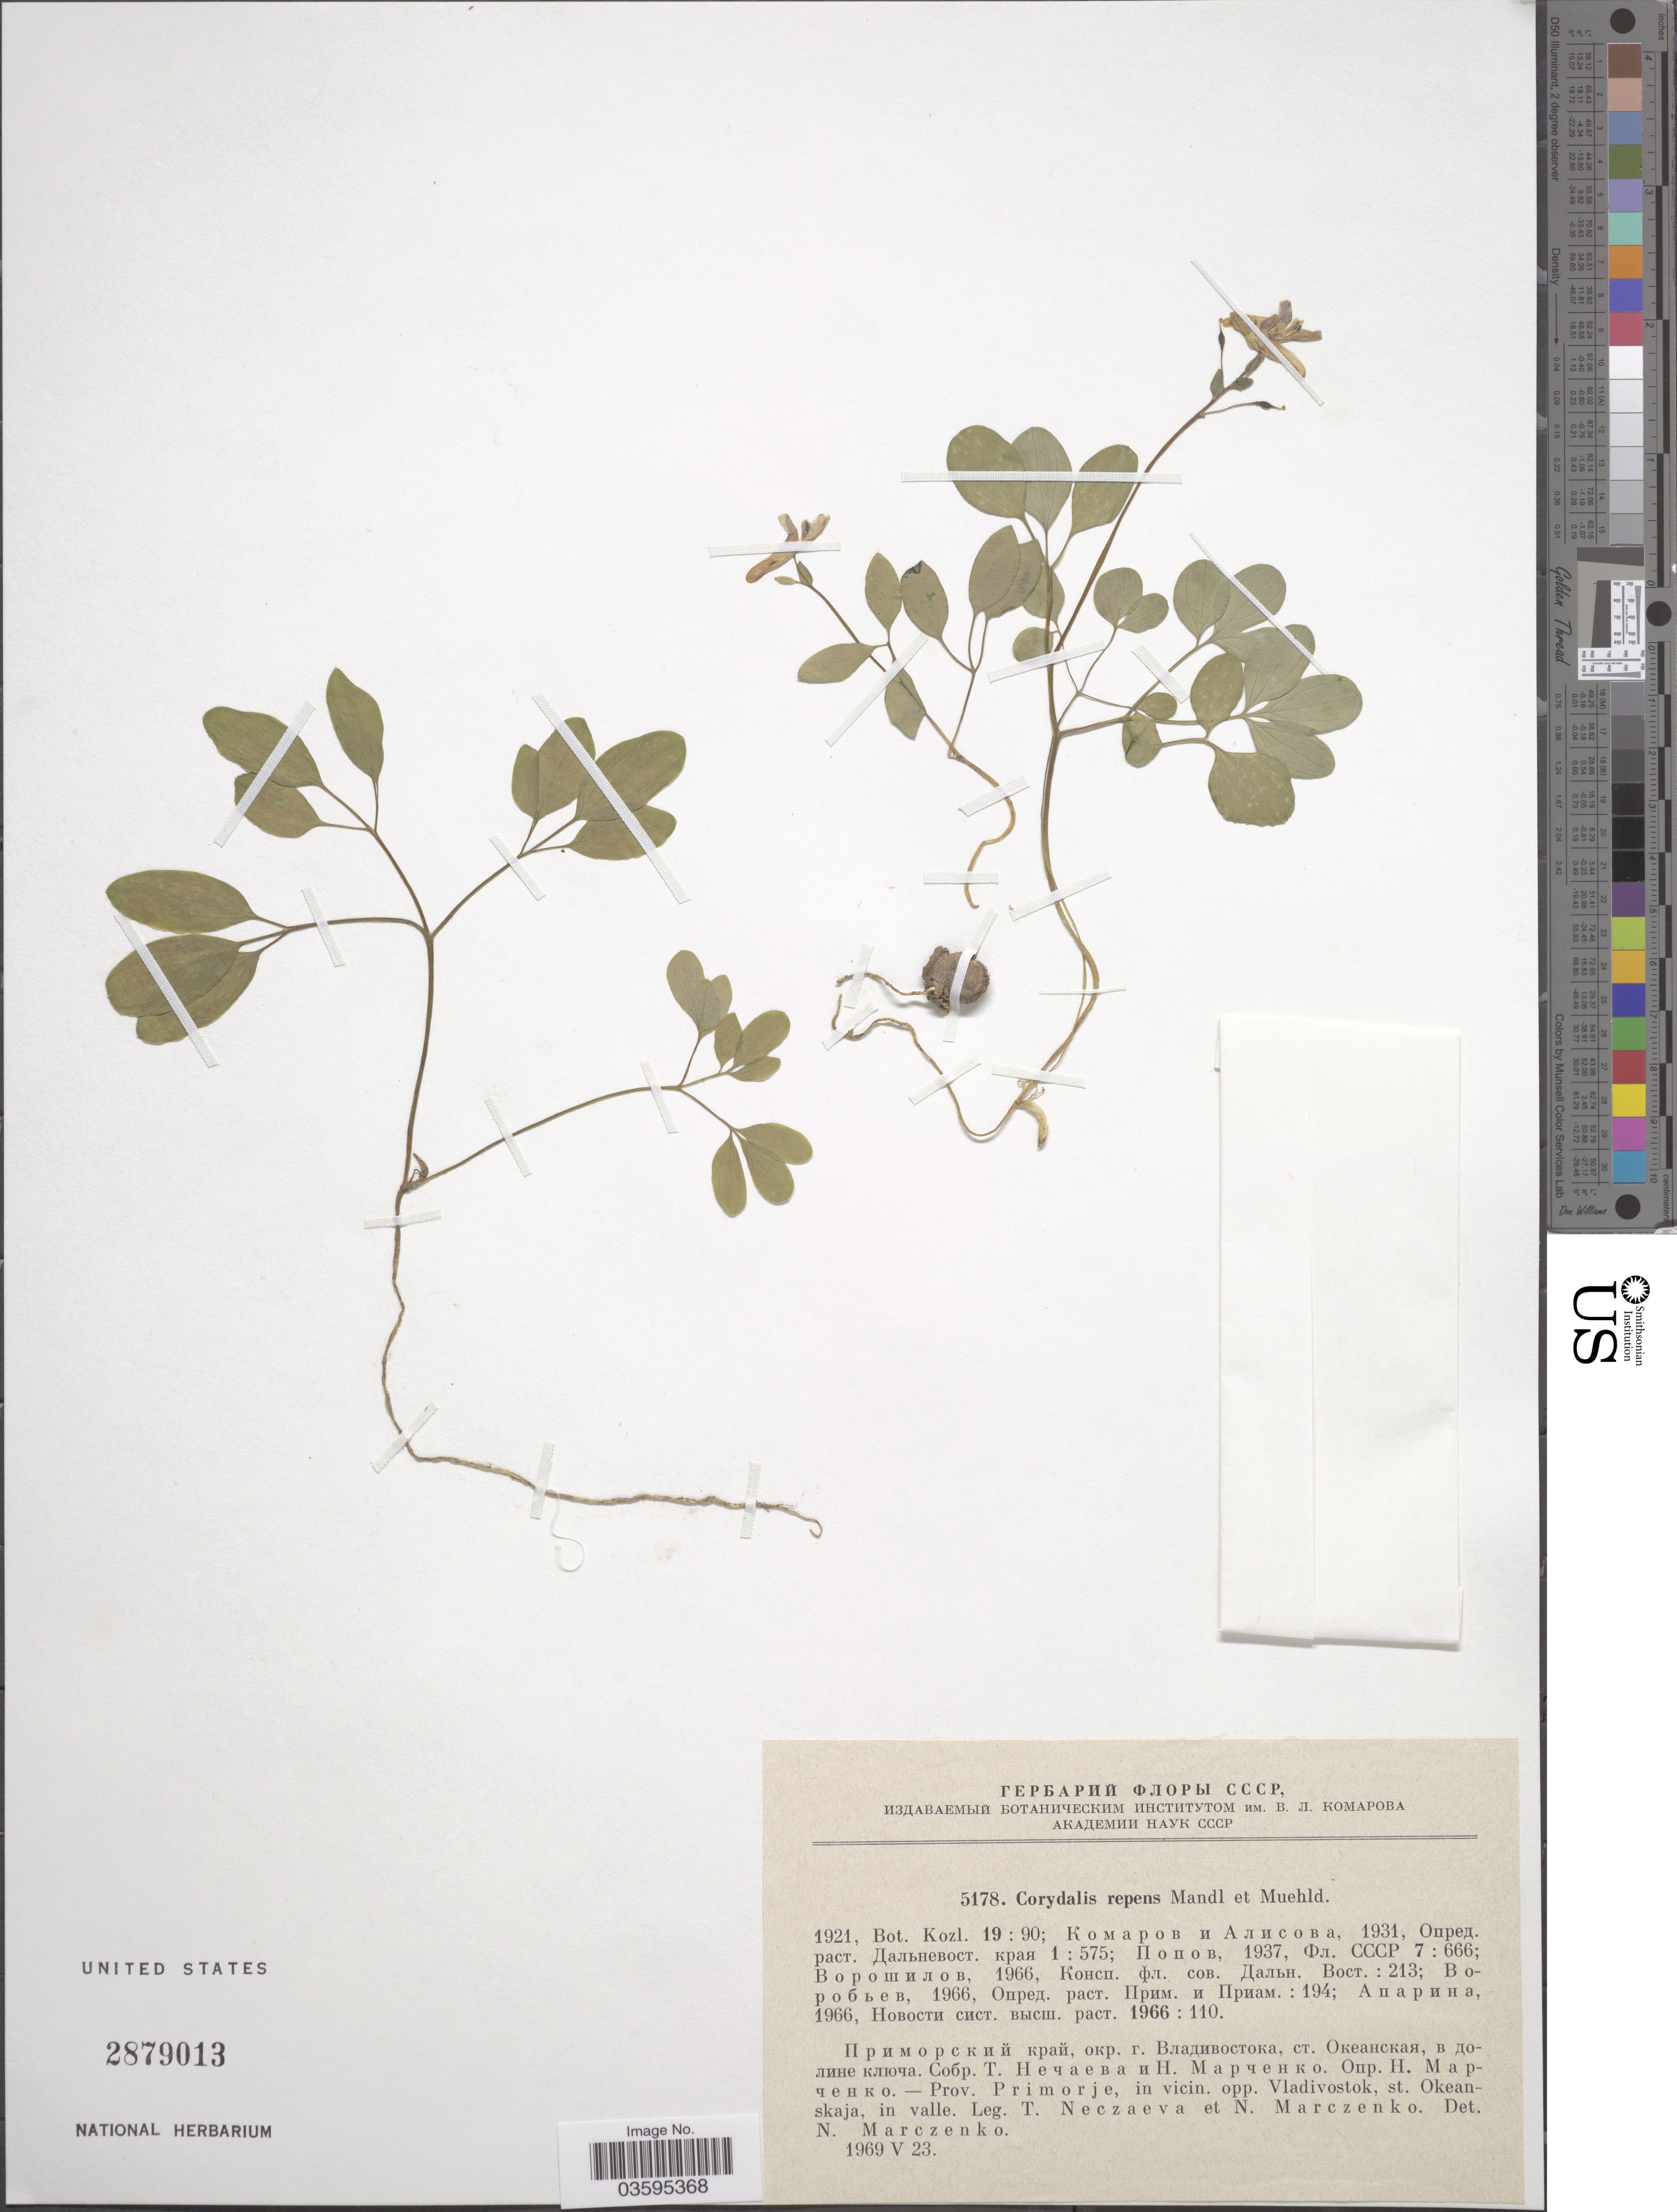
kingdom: Plantae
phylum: Tracheophyta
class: Magnoliopsida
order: Ranunculales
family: Papaveraceae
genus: Corydalis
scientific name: Corydalis repens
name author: Mandl & Muehld.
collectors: T. Neczaeva & N. Marczenko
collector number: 5178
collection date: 1969-05-23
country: Croatia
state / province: Primorje-Gorski Kotar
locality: Prov. Primorje, in vicin. opp. Vladivostok, st. Okeanskaja, in valle.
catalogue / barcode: US 2879013